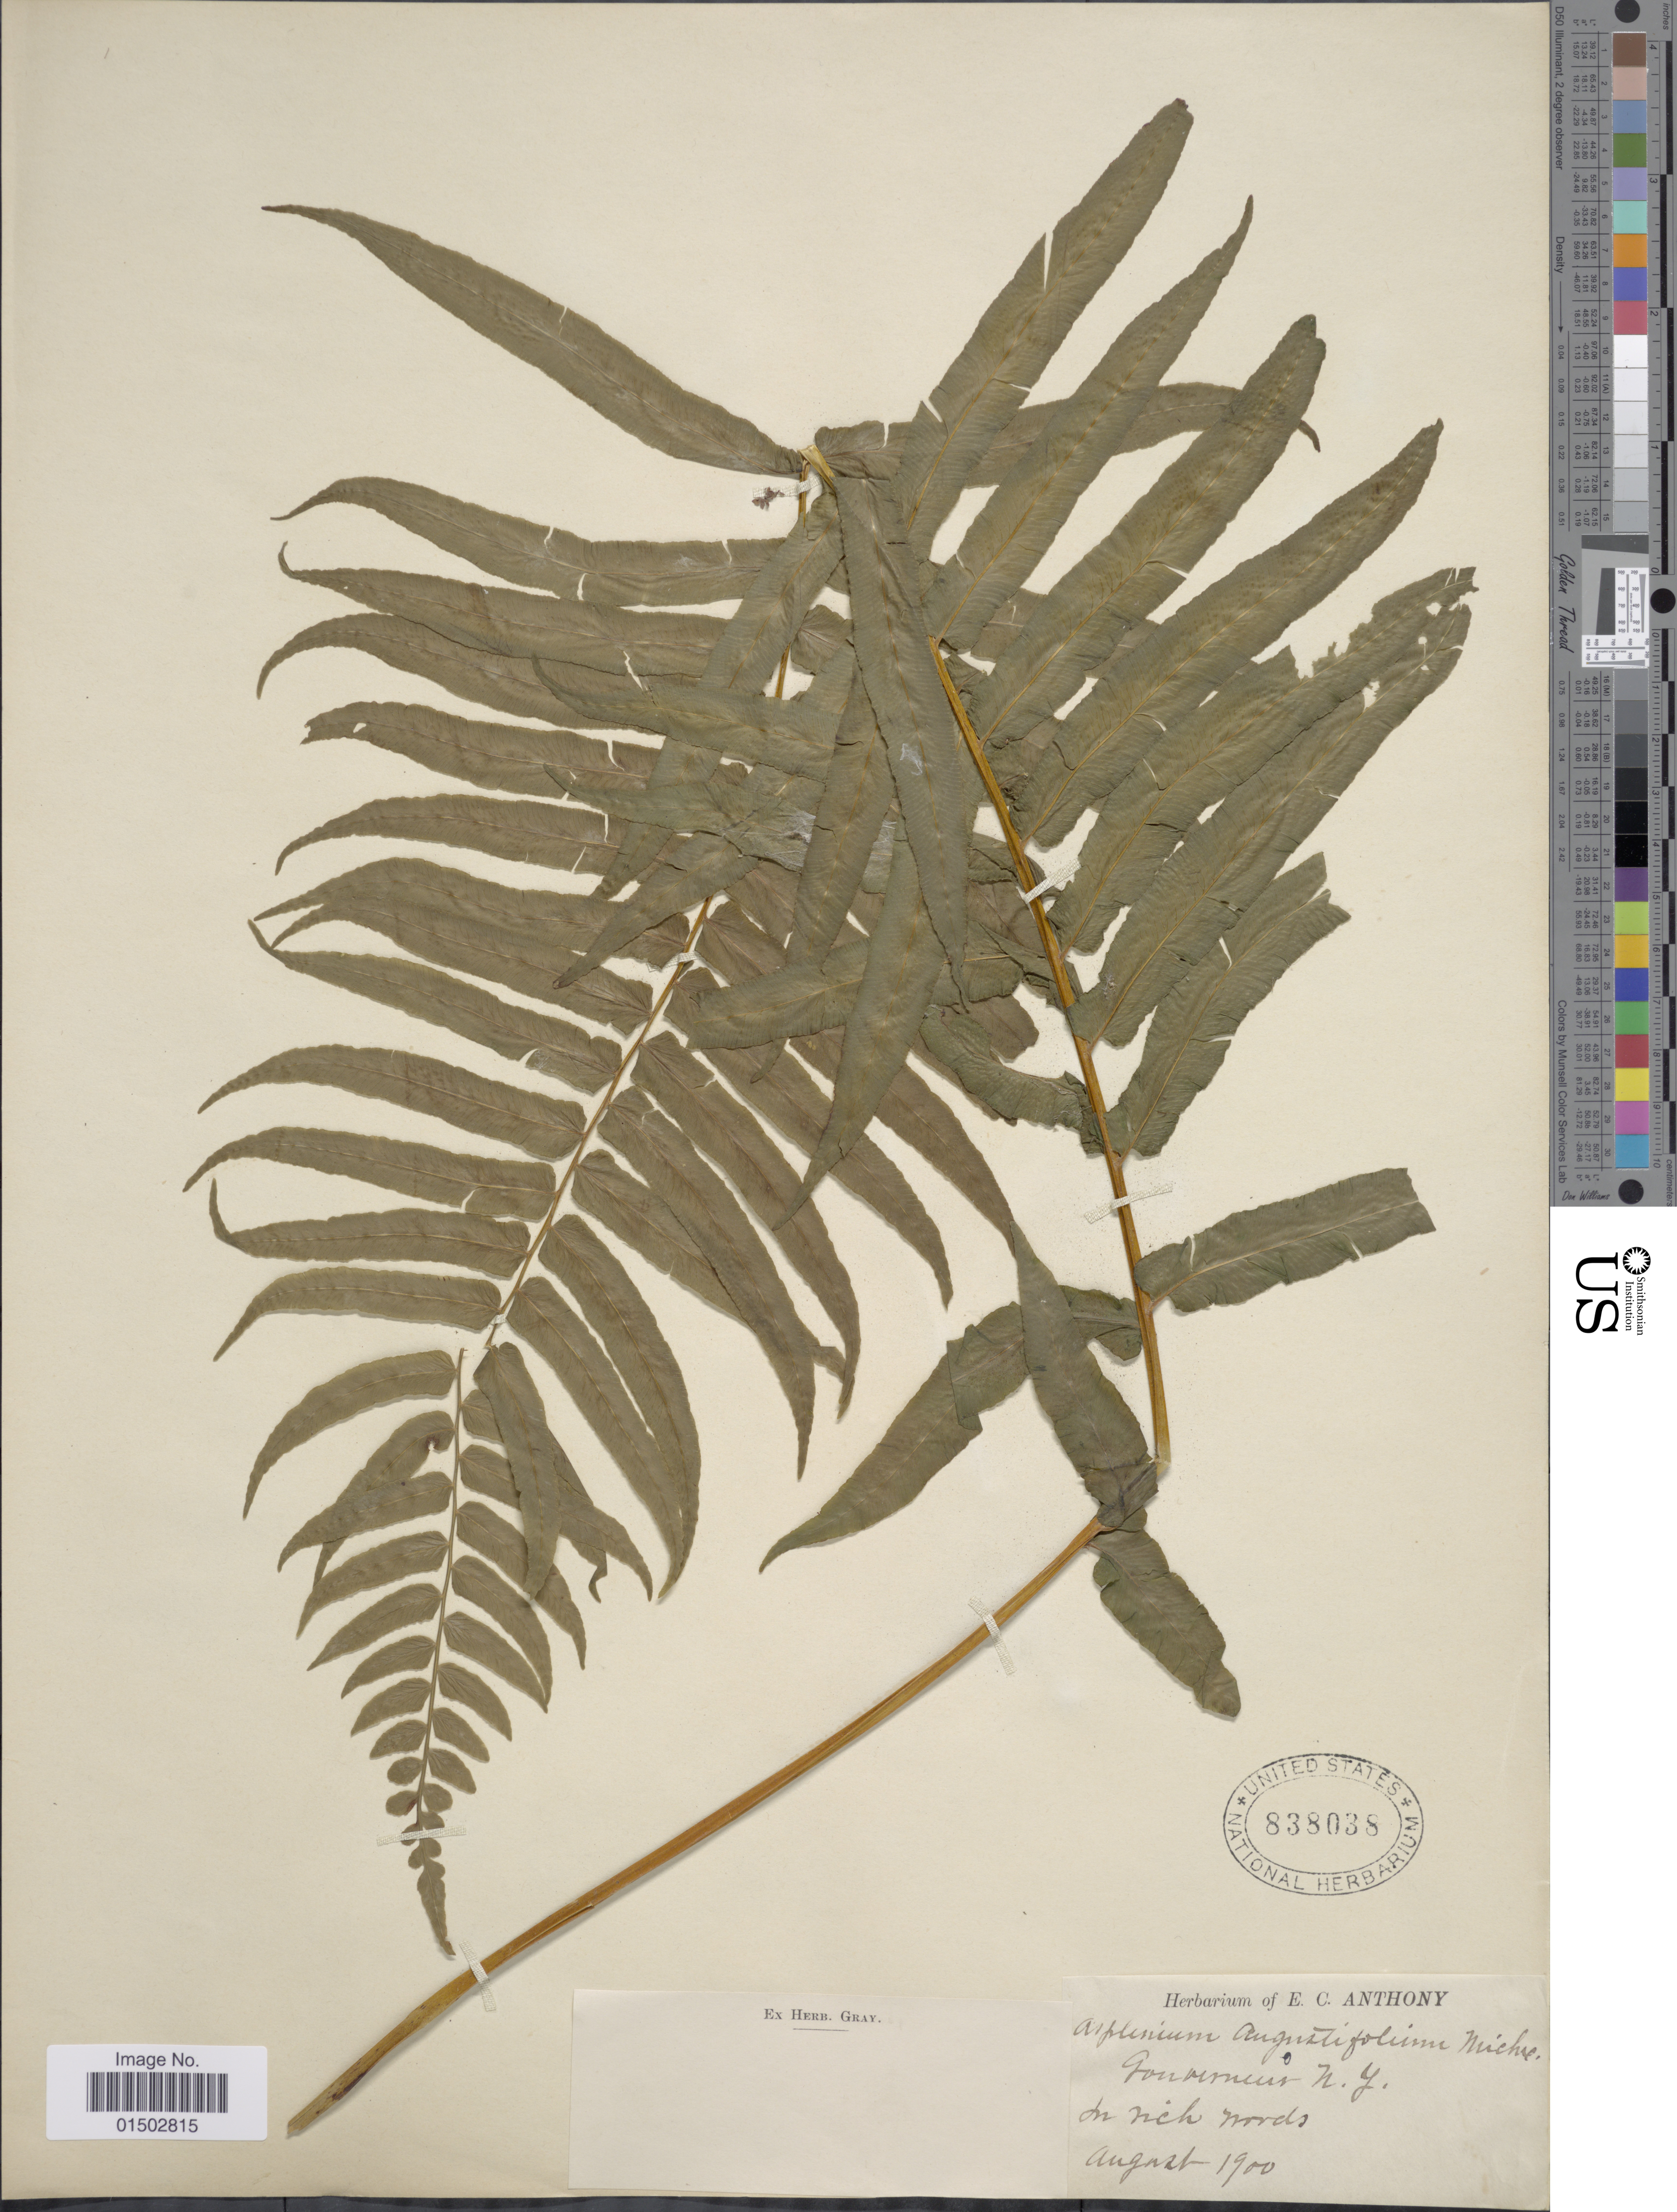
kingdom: Plantae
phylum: Tracheophyta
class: Polypodiopsida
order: Polypodiales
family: Diplaziopsidaceae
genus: Homalosorus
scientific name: Homalosorus pycnocarpos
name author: (Spreng.) Pic. Serm.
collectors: ex herb. E. C. Anthony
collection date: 1900-08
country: United States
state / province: New York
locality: Gouverneur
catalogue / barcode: US 838038